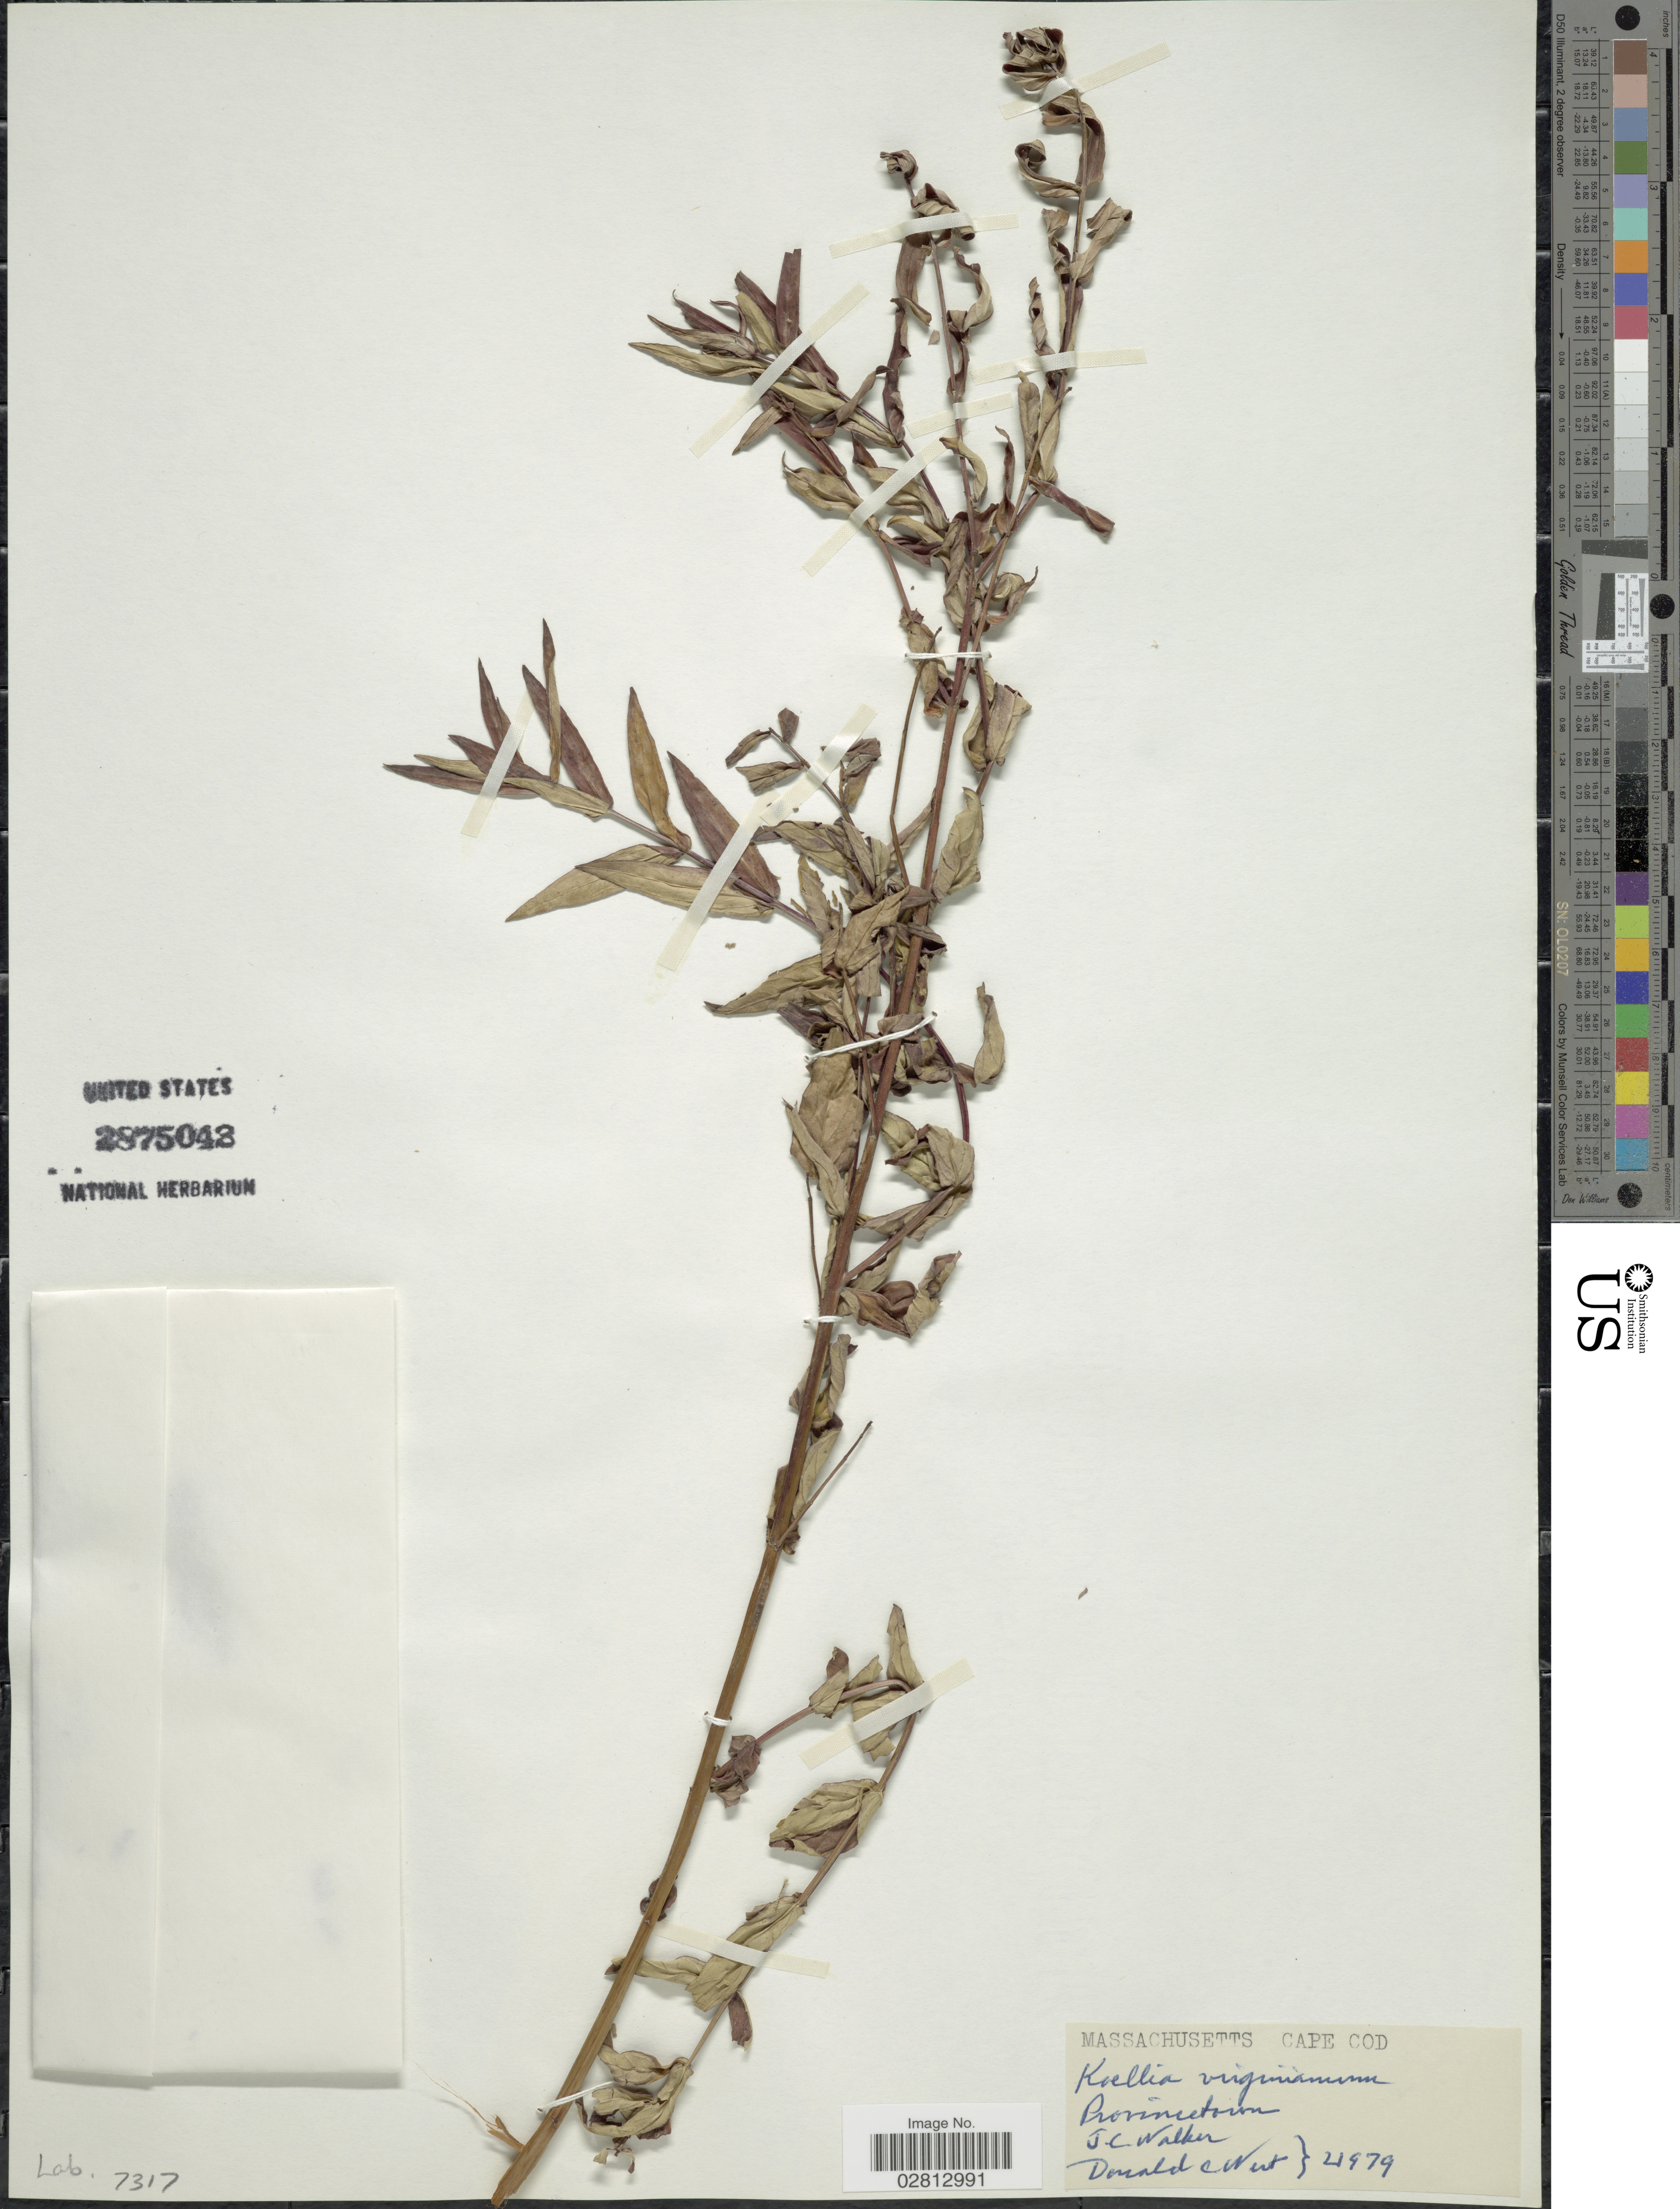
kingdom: Plantae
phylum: Tracheophyta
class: Magnoliopsida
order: Lamiales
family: Lamiaceae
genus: Pycnanthemum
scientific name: Pycnanthemum virginianum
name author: (L.) Durand & B.D. Jacks. ex B.L. Rob. & Fernald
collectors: J. Walker & D. Wert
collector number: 21979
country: United States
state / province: Massachusetts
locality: Cape COD. Provincetown.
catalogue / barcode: US 2875043